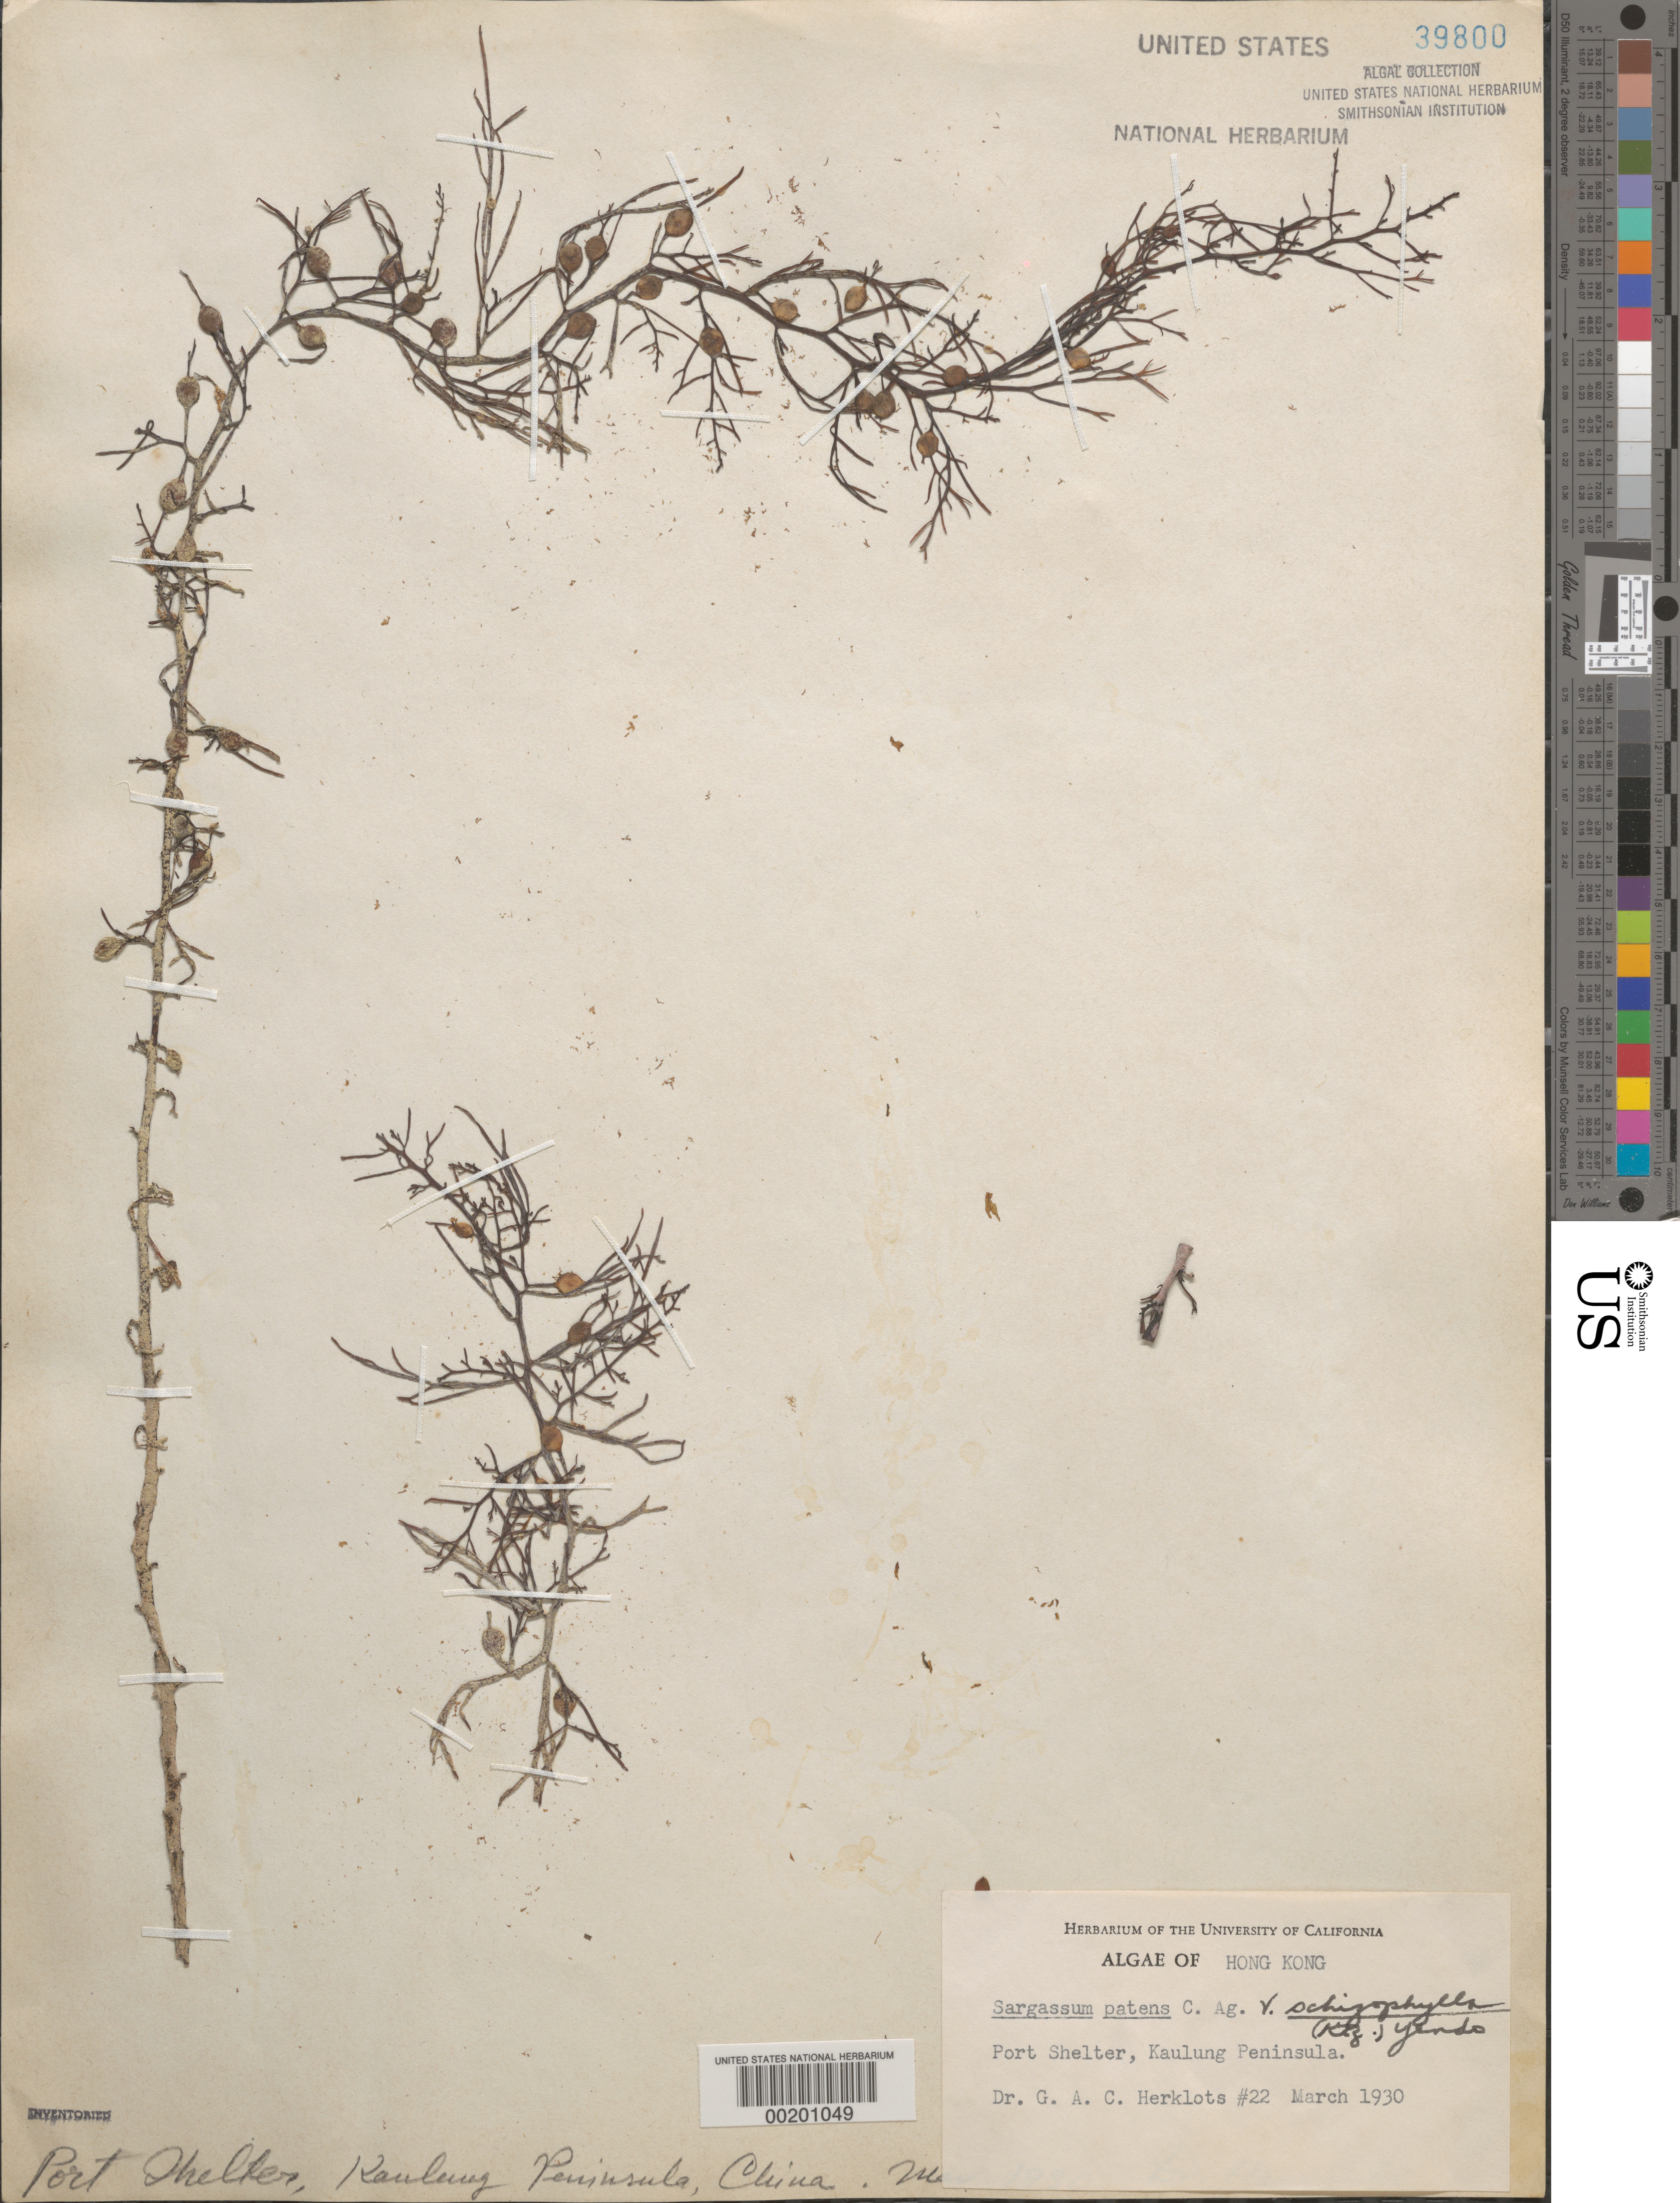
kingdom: Chromista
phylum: Ochrophyta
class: Phaeophyceae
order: Fucales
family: Sargassaceae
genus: Sargassum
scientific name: Sargassum patens var. schizophylla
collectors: G. Herklots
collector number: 22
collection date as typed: Mar 1930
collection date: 1930-03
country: China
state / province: Hong Kong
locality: Port Shelter, New Territories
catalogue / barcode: US 39800